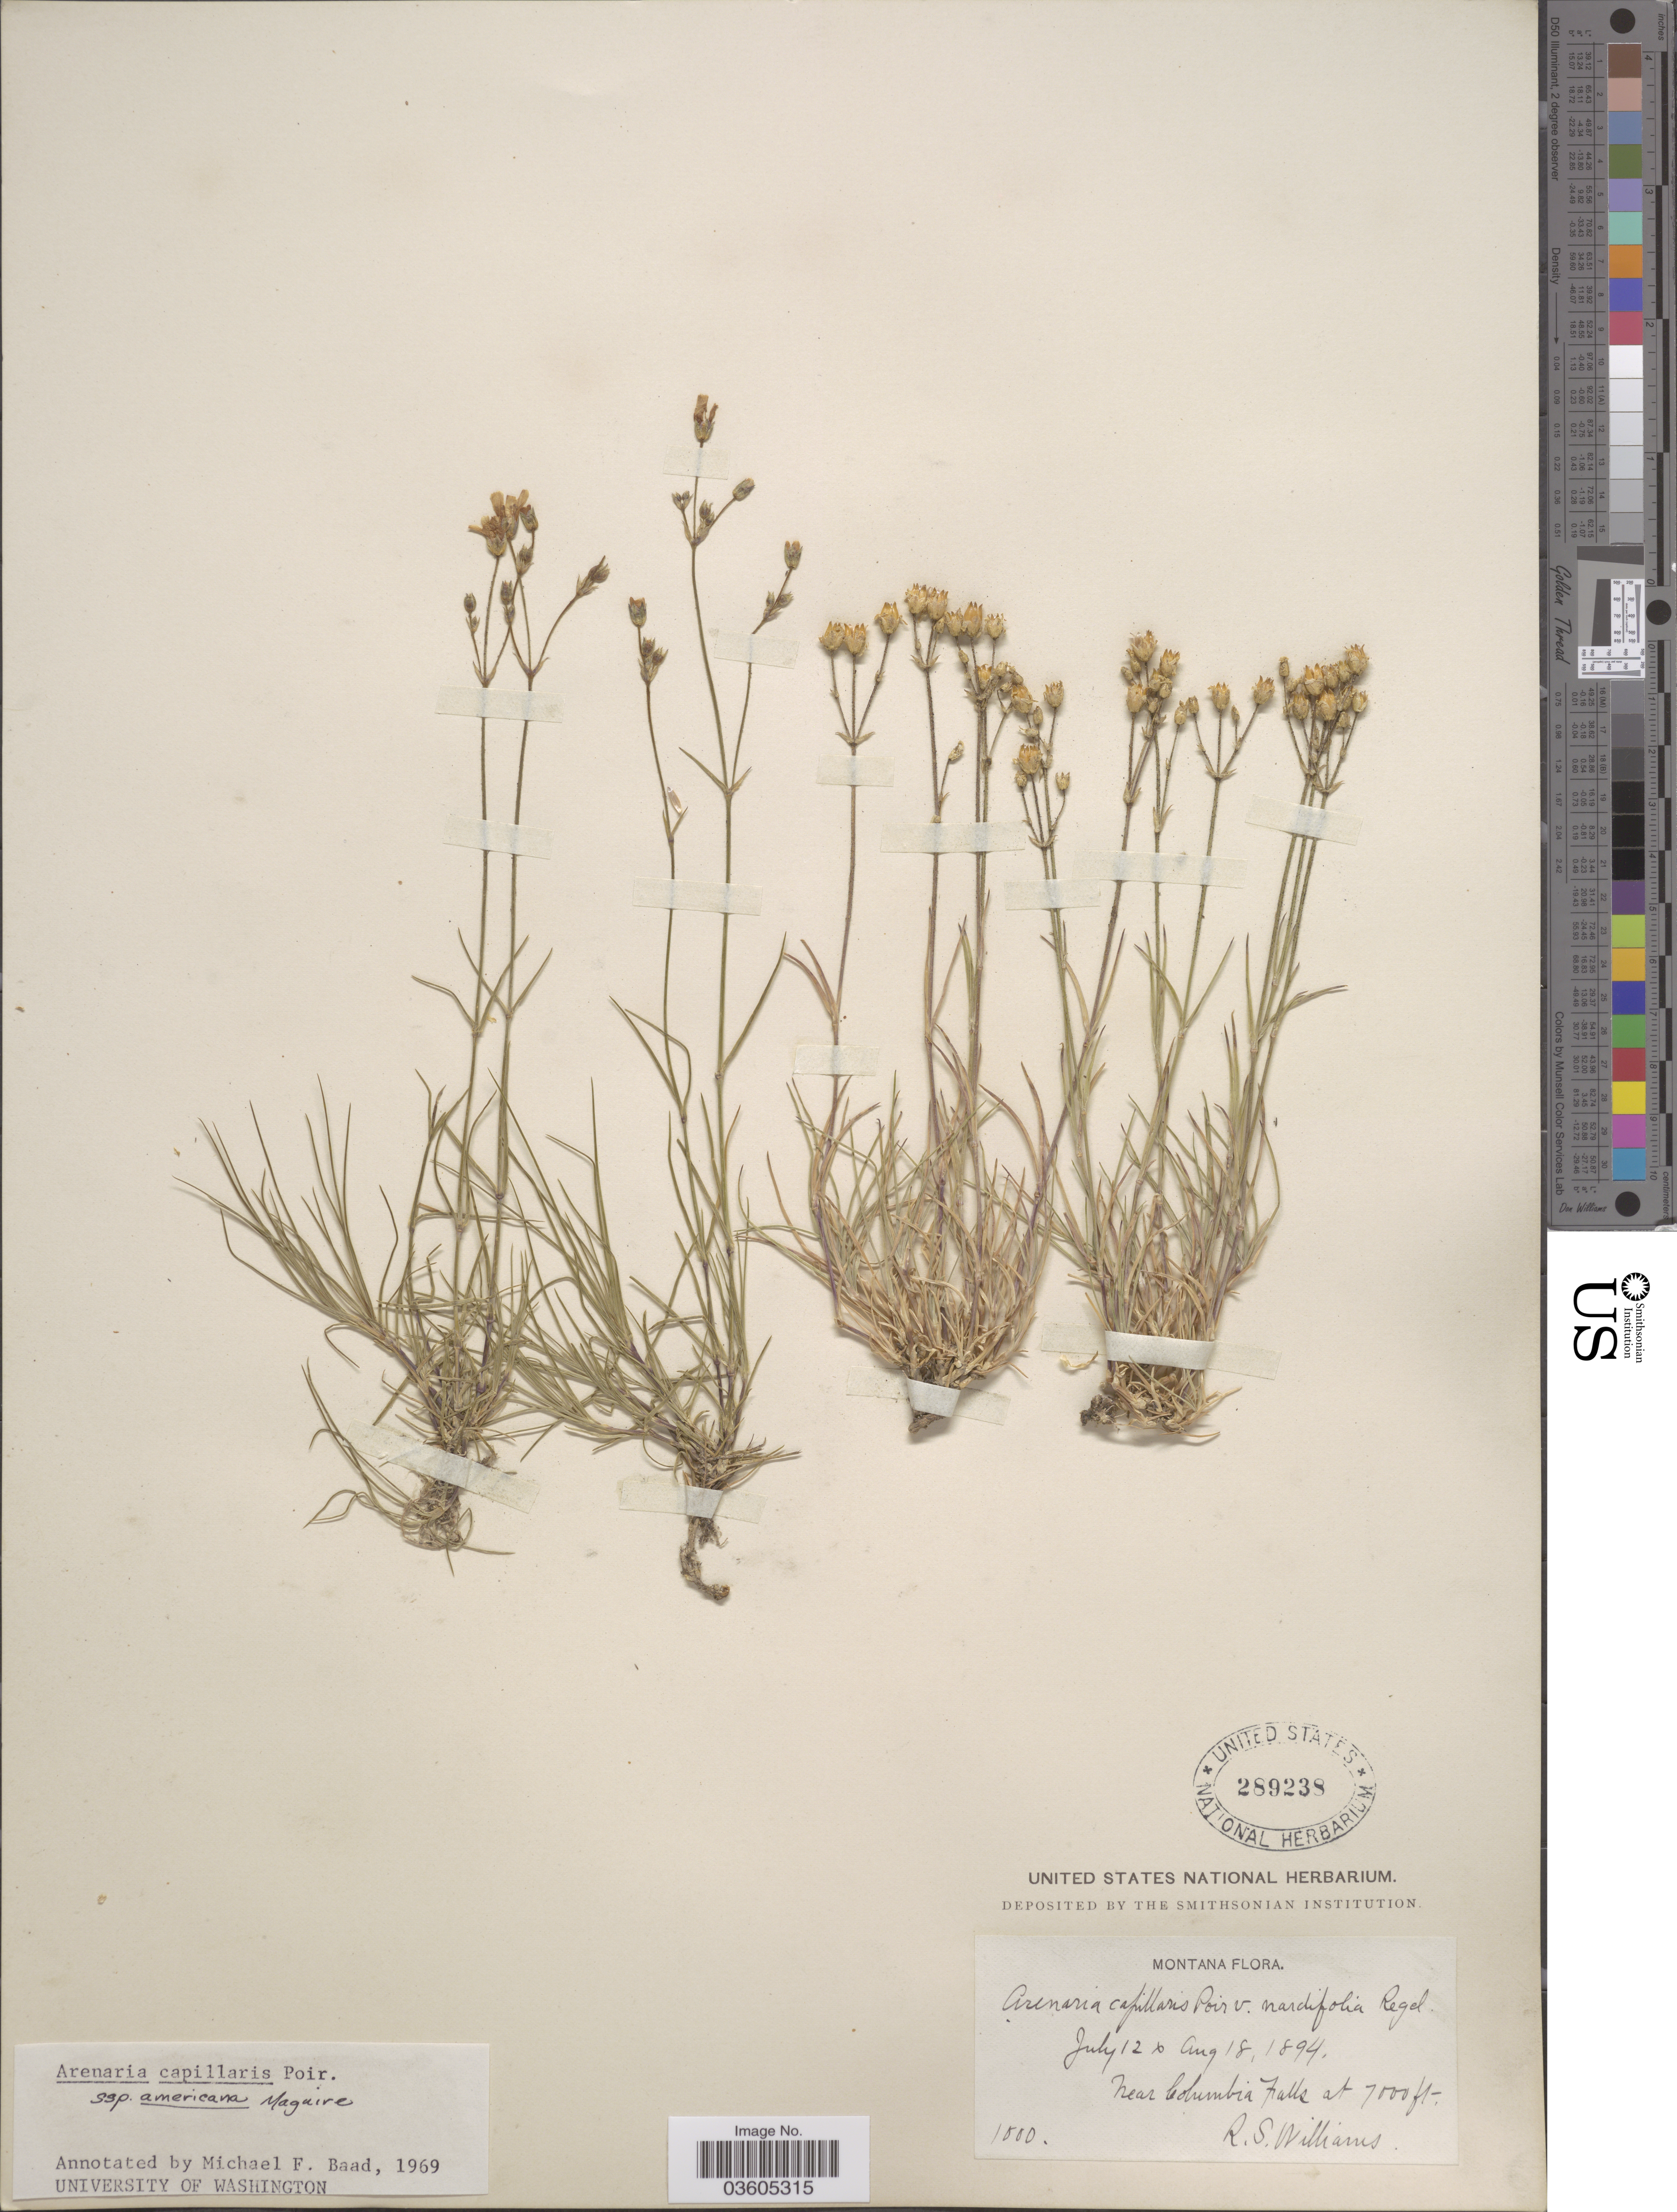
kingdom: Plantae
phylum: Tracheophyta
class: Magnoliopsida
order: Caryophyllales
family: Caryophyllaceae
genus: Eremogone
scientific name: Eremogone capillaris var. americana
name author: (Maguire) R.L. Hartm. & Rabeler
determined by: U.S. National Herbarium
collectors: R. S. Williams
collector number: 1000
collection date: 1894-07-12/1894-08-18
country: United States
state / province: Montana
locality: Near Columbia Falls.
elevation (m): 2134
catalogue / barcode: US 289238